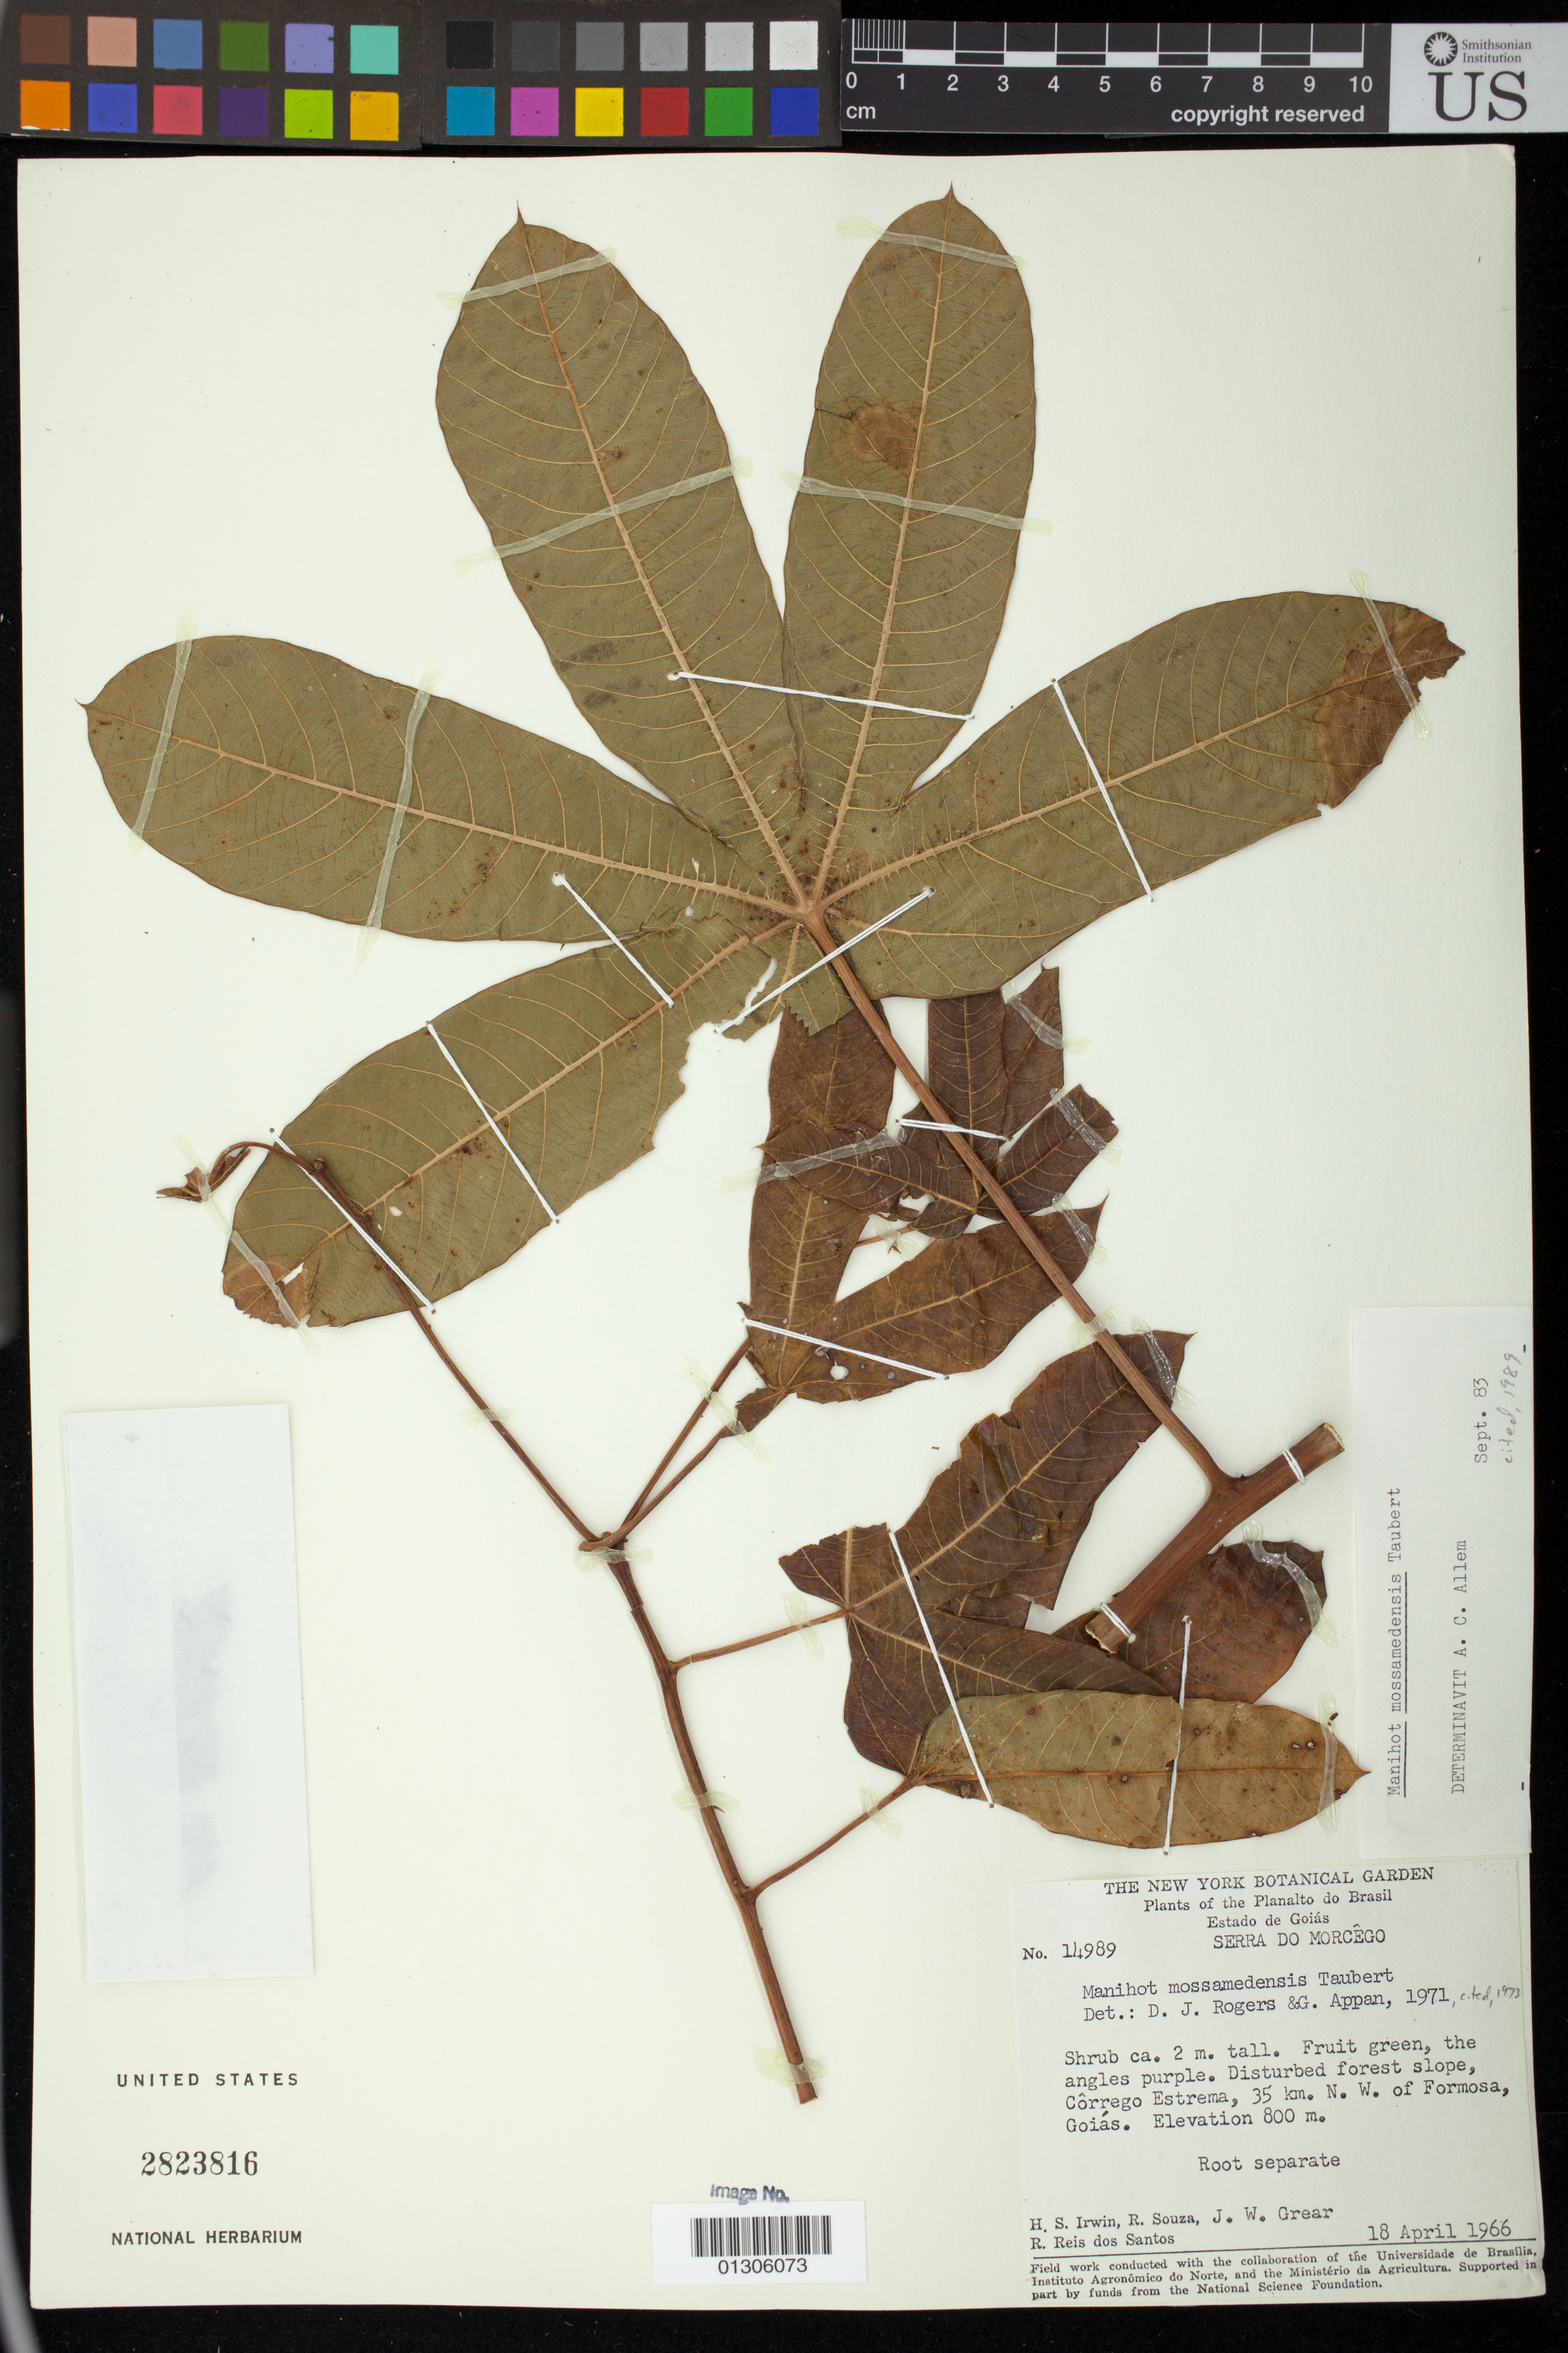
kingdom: Plantae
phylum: Tracheophyta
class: Magnoliopsida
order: Malpighiales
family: Euphorbiaceae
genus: Manihot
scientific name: Manihot mossamedensis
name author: Taub.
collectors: H. Irwin, R. Souza, J. W. Grear & R. Reis dos Santos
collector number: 14989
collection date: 1966-04-18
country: Brazil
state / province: Goiás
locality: Serra do Morcego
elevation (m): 800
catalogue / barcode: US 2823816